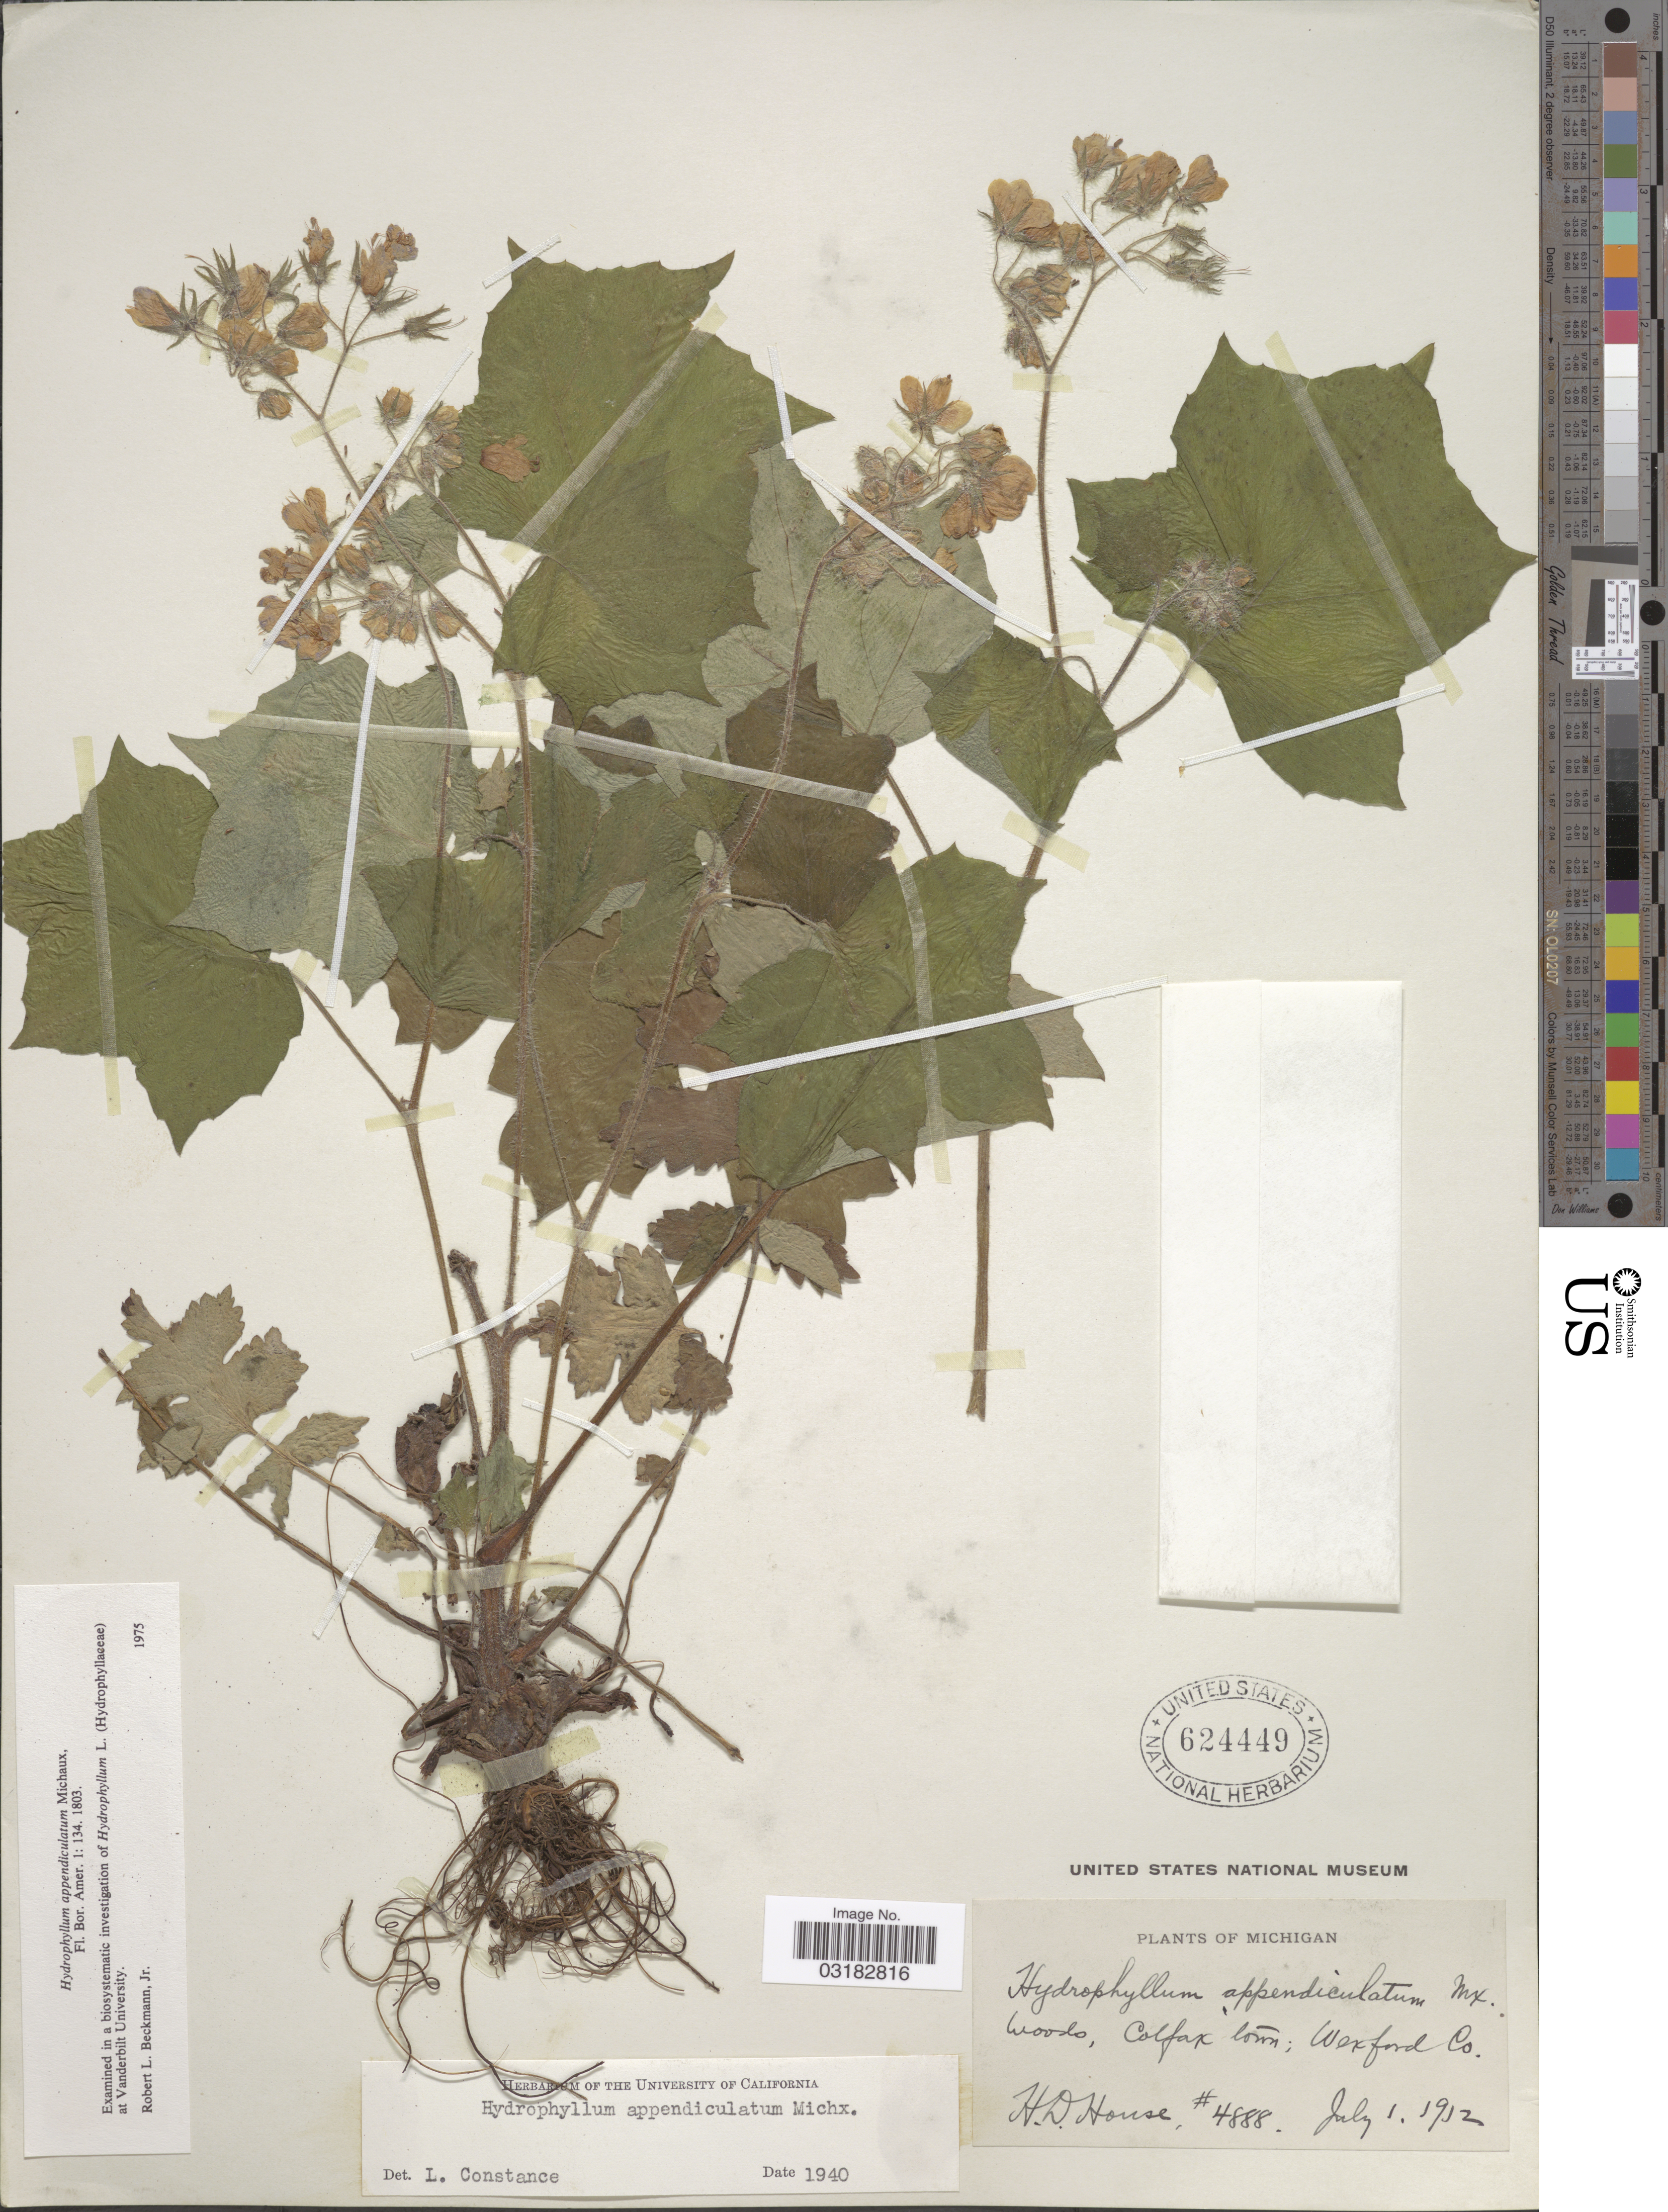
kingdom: Plantae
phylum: Tracheophyta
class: Magnoliopsida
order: Boraginales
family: Hydrophyllaceae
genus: Hydrophyllum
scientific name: Hydrophyllum appendiculatum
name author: Michx.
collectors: H. D. House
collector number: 4888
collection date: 1912-07-01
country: United States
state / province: Michigan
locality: Woods, Colfax town; Wexford Co.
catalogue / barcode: US 624449